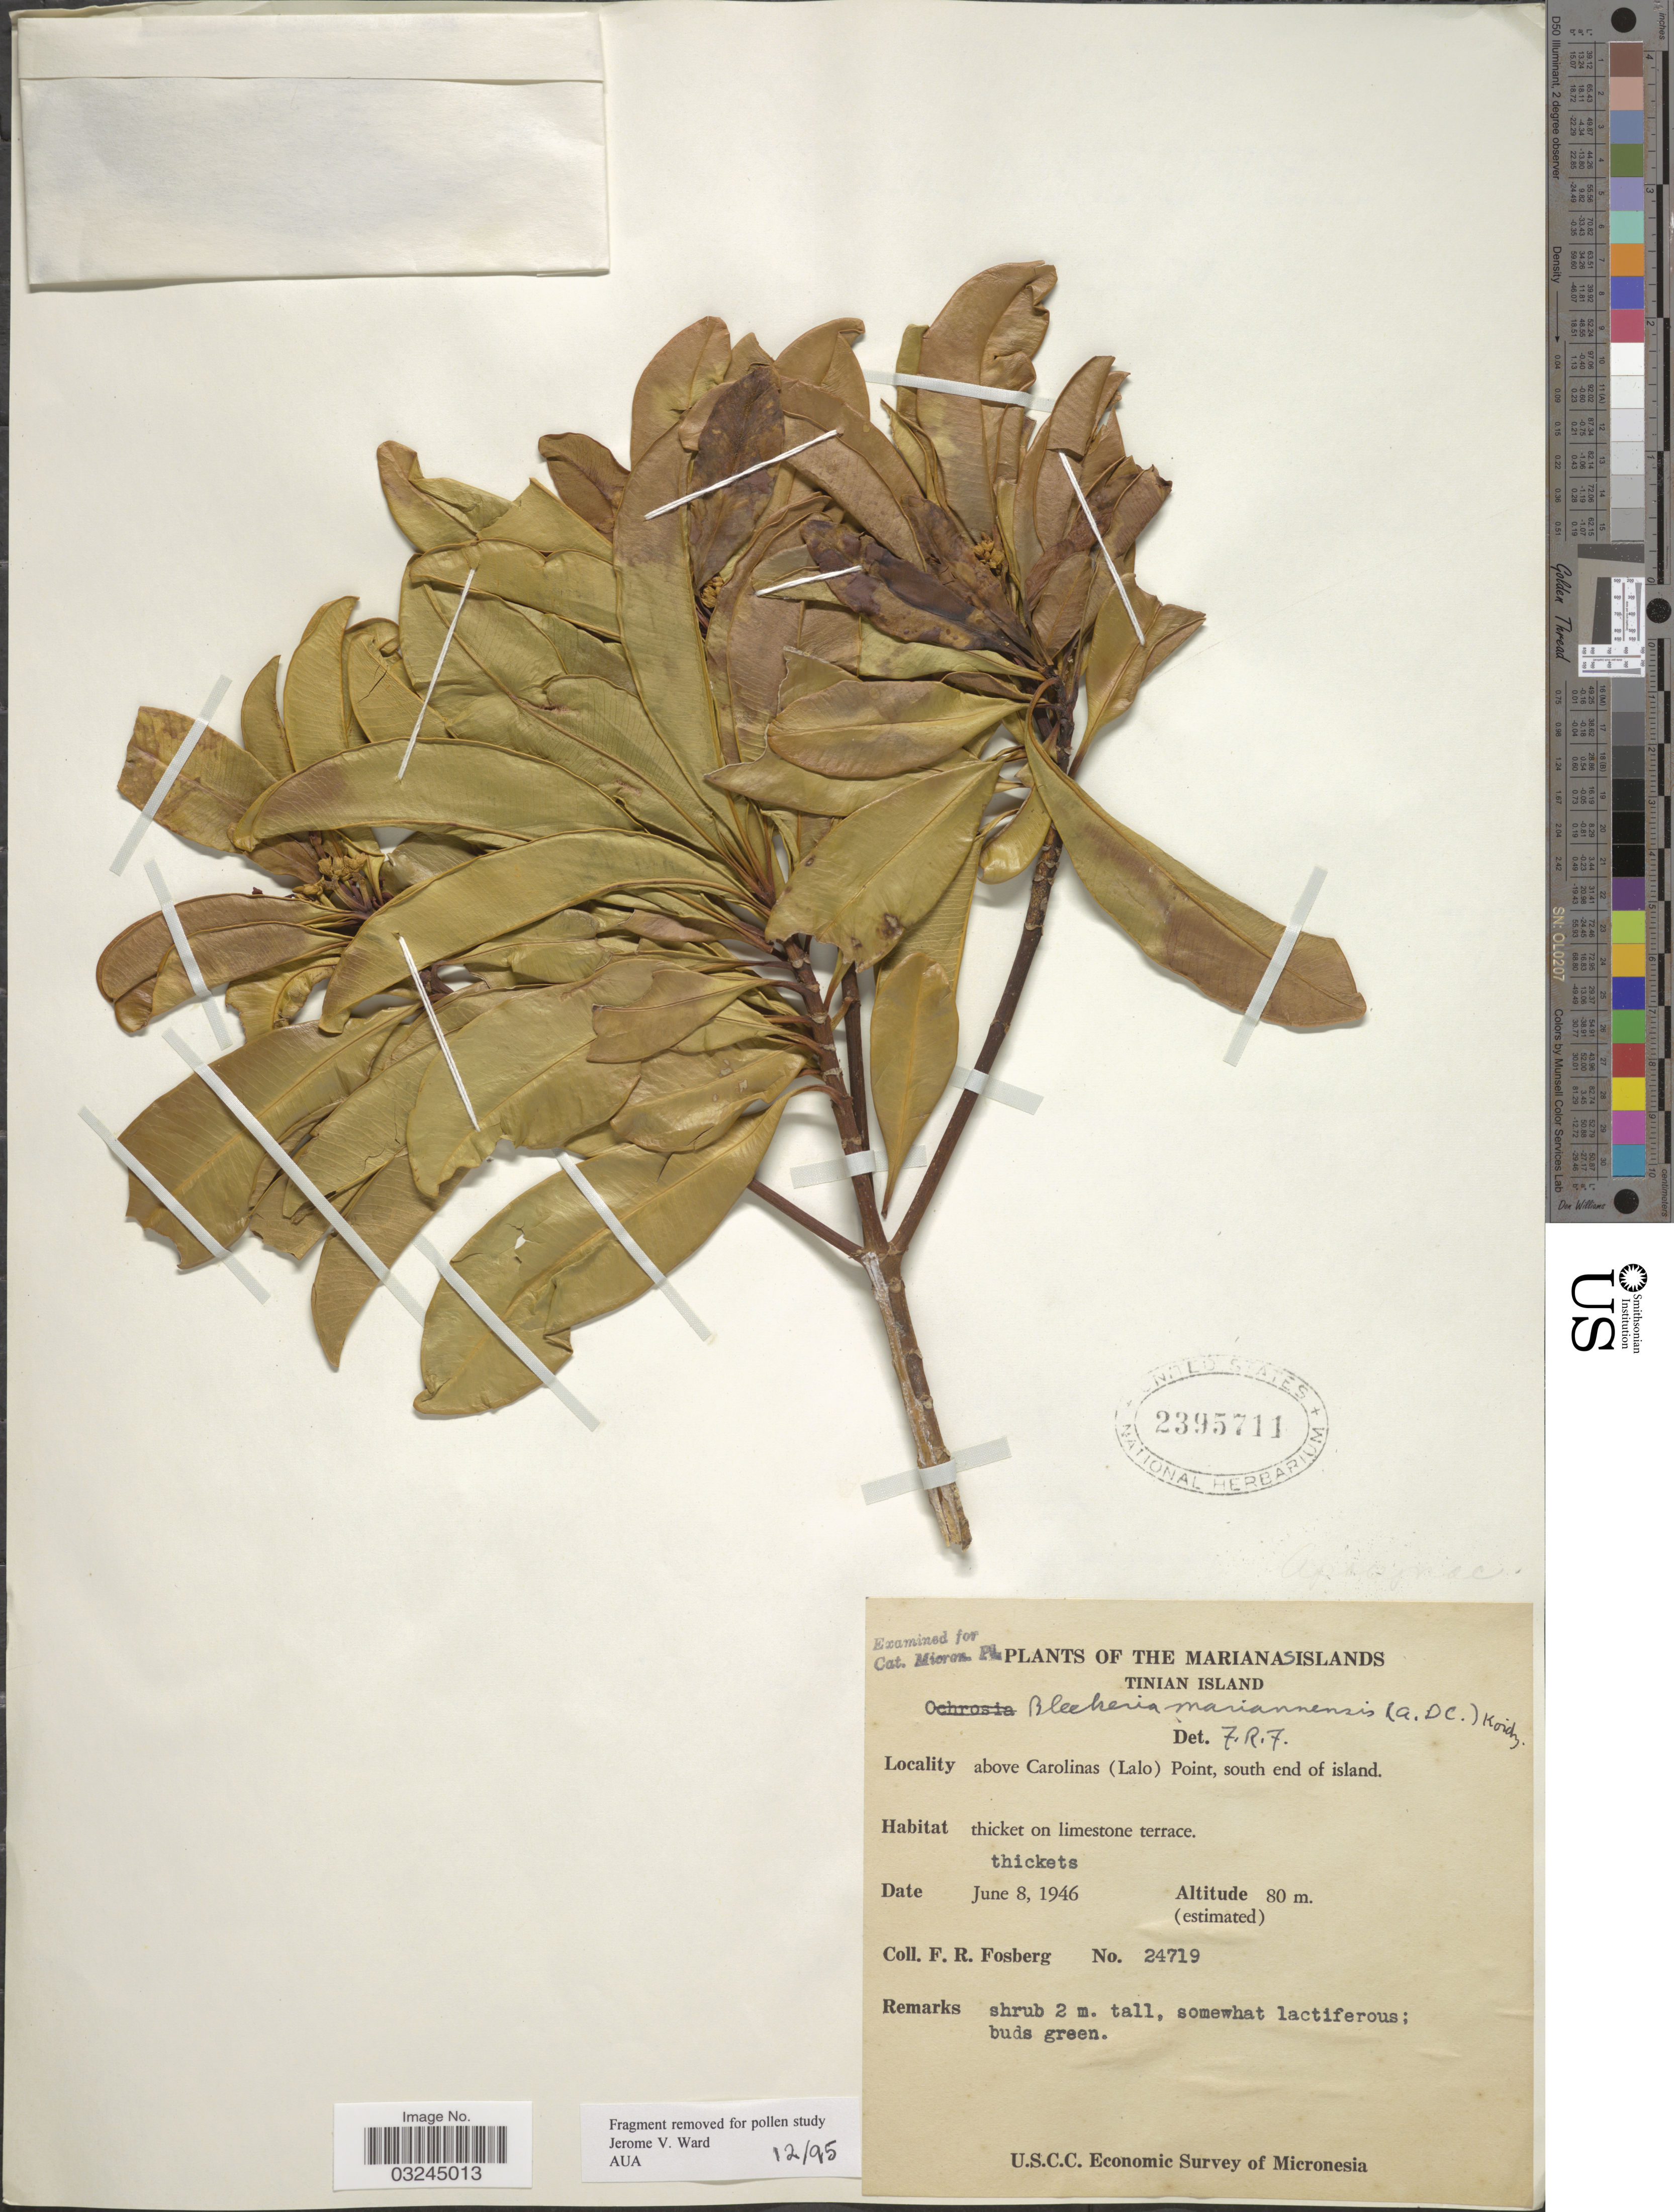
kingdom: Plantae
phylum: Tracheophyta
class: Magnoliopsida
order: Gentianales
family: Apocynaceae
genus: Ochrosia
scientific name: Ochrosia mariannensis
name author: A. DC.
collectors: F. R. Fosberg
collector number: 24719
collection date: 1946-06-08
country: Northern Mariana Islands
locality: Tinian Island. Above Carolinas (Lalo) Point, south end of island.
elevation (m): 80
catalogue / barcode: US 2395711